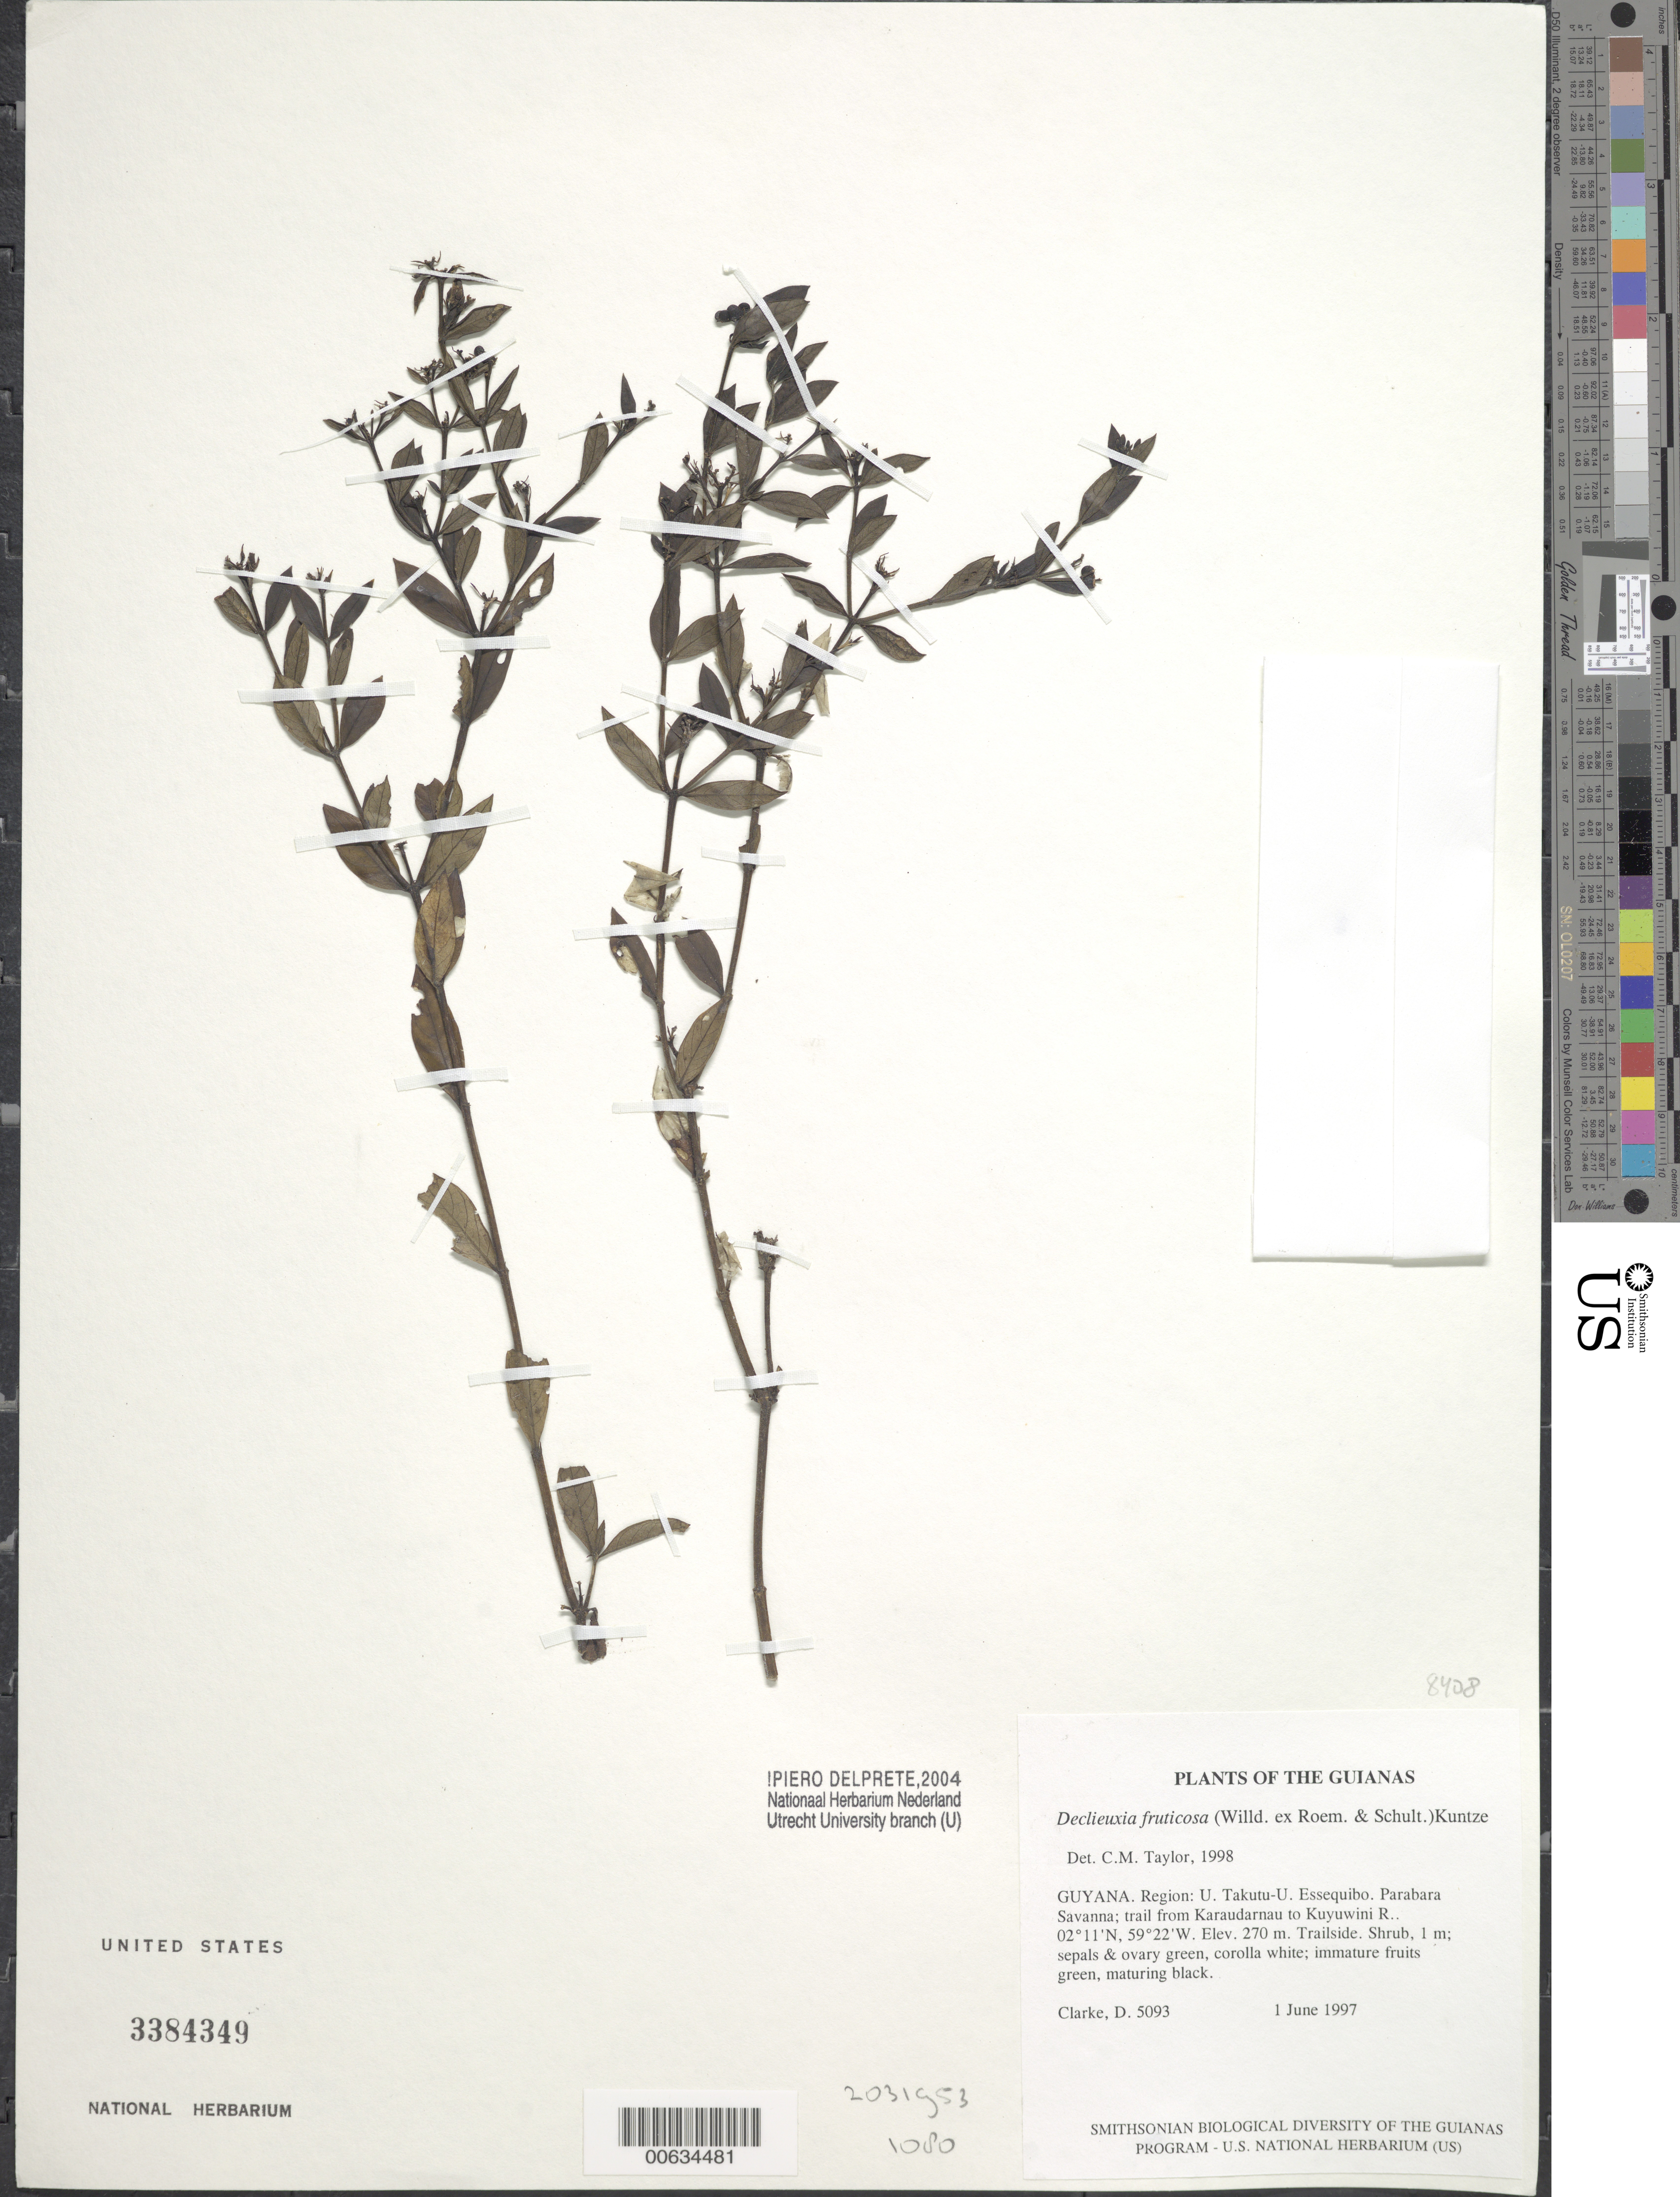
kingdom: Plantae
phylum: Tracheophyta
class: Magnoliopsida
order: Gentianales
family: Rubiaceae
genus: Declieuxia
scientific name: Declieuxia fruticosa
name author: (Willd. ex Roem. & Schult.) Kuntze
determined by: Taylor, Charlotte M.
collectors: H. D. Clarke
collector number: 5093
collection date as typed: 1 June 1997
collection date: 1997-06-01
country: Guyana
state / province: U. Takutu-U. Essequibo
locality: Parabara Savanna; trail from Karaudarnau to Kuyuwini R.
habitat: Trailside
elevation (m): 270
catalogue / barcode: US 3384349